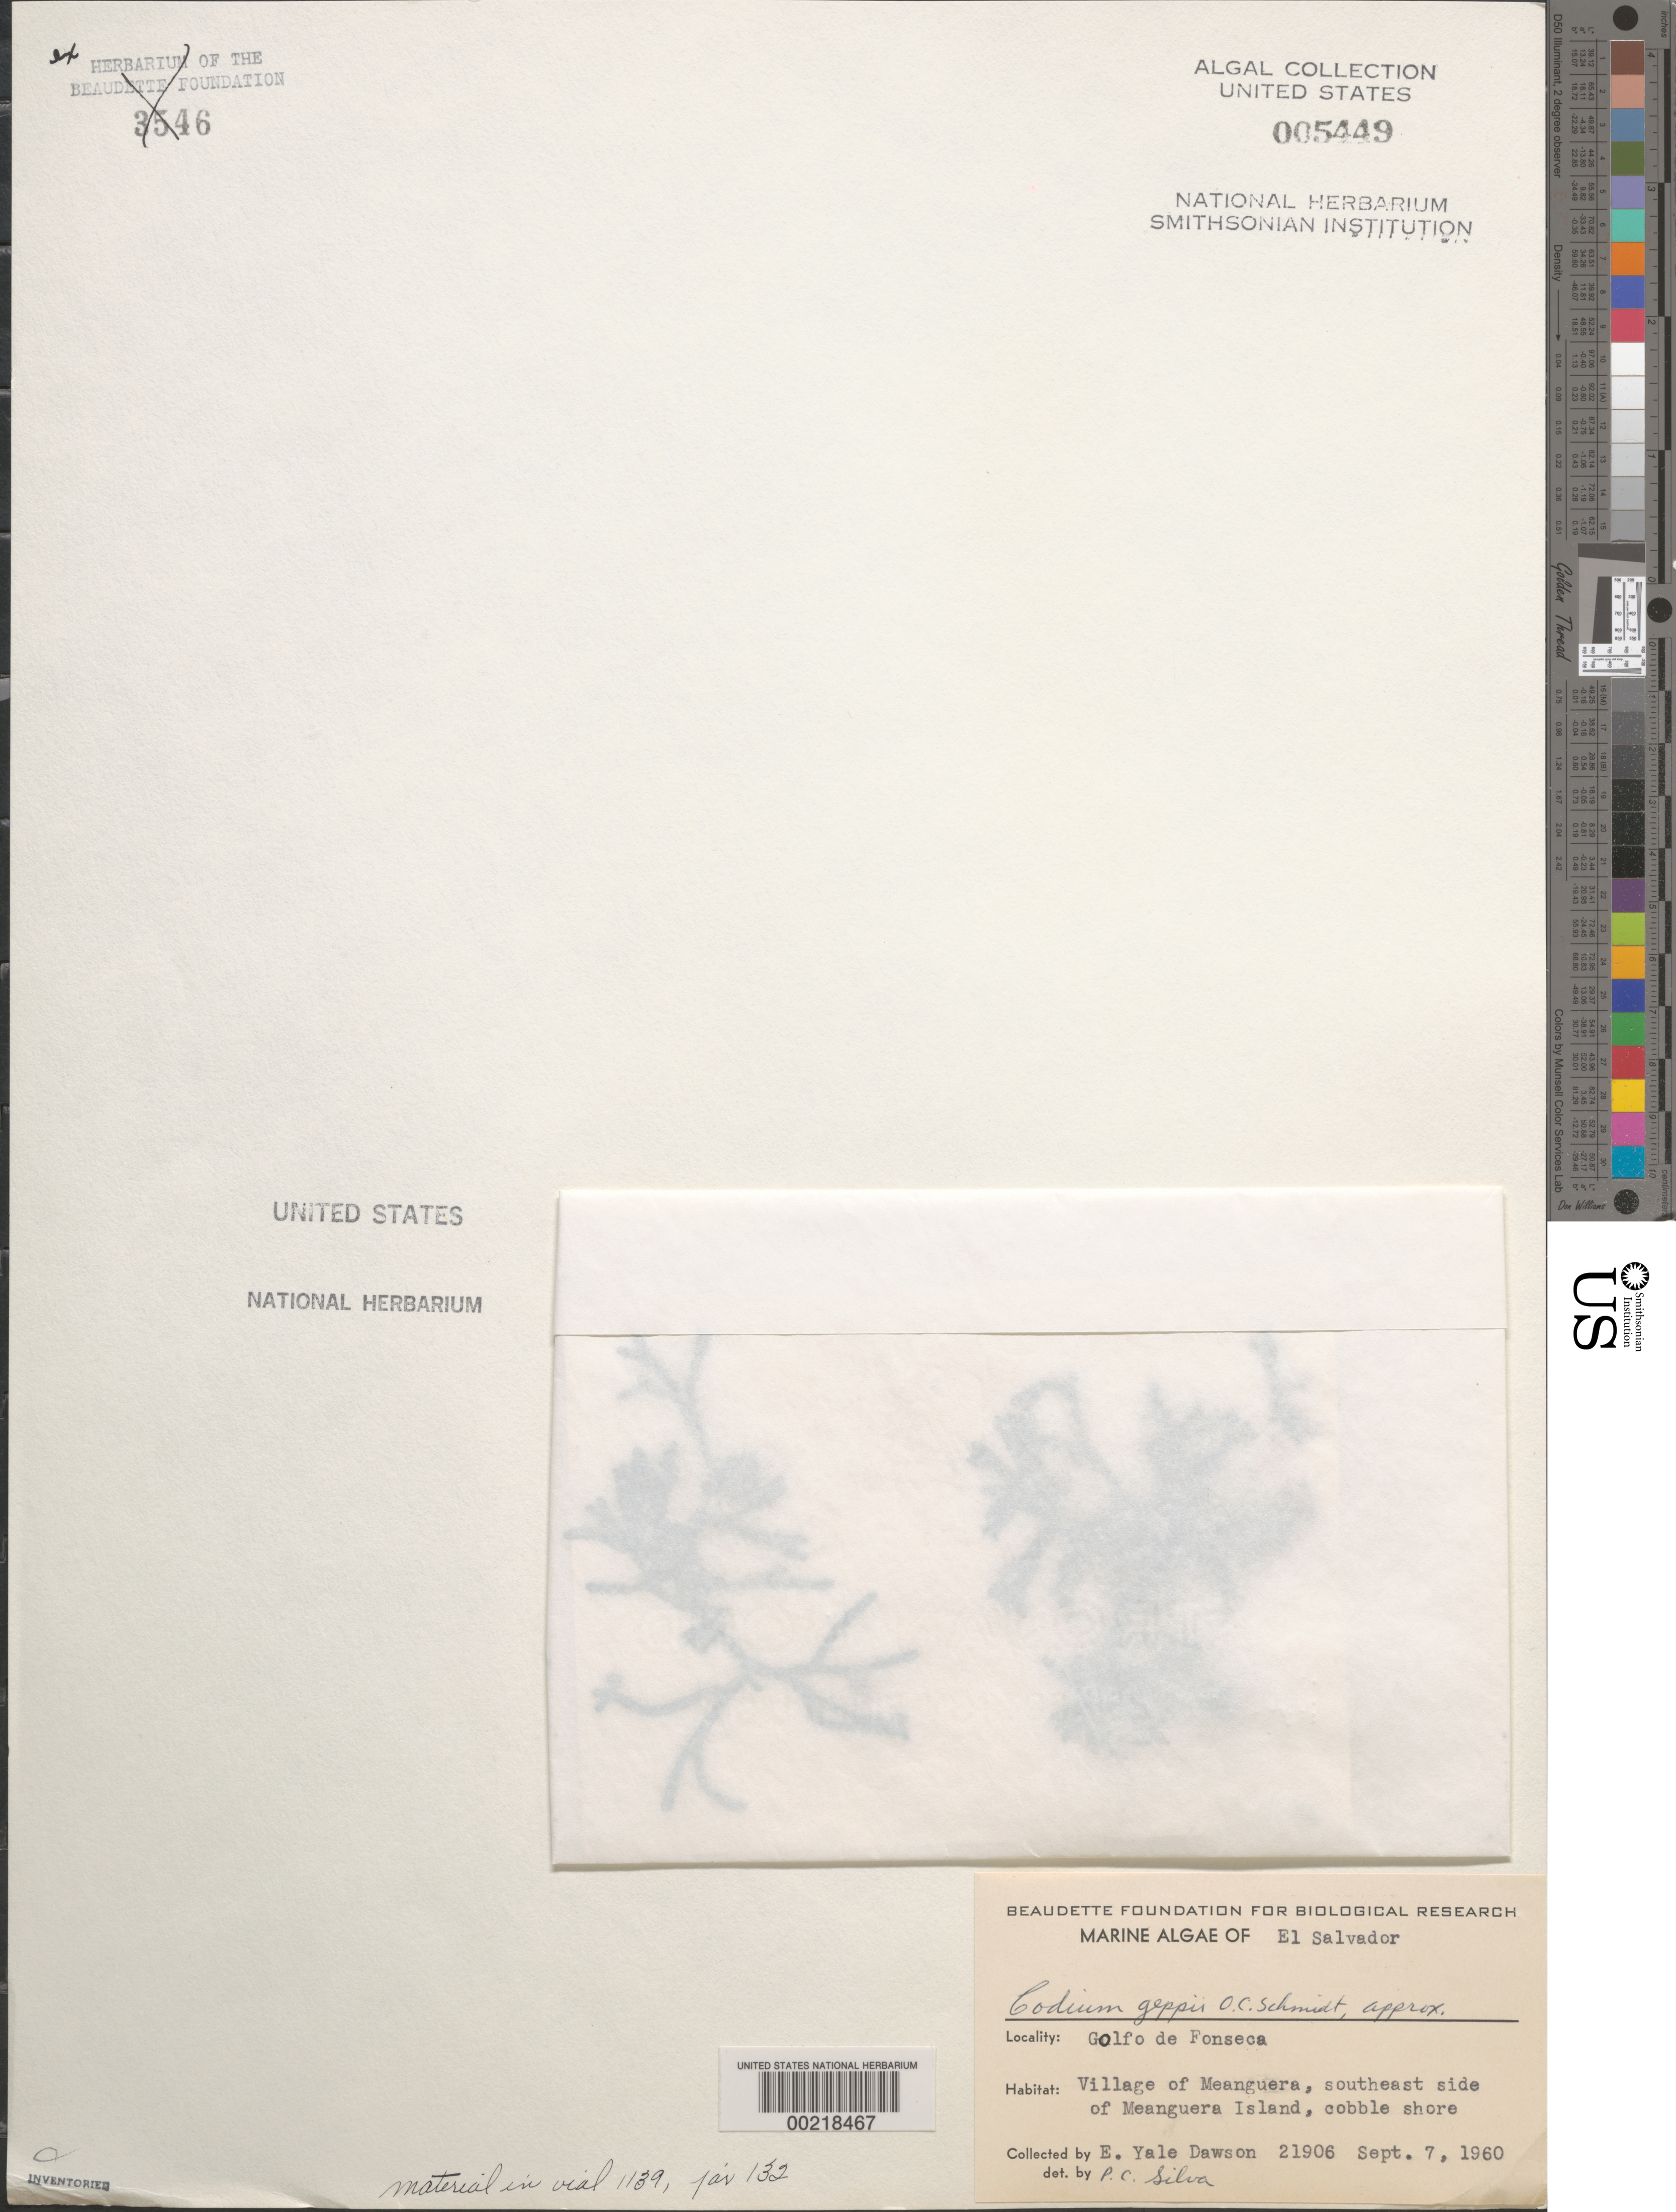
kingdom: Plantae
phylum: Chlorophyta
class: Ulvophyceae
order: Bryopsidales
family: Codiaceae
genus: Codium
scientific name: Codium geppii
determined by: Silva, P. C.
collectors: E. Y. Dawson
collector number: EYD 21906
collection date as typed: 07 Sep 1960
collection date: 1960-09-07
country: El Salvador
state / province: La Unión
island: Isla Meanguera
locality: Meanguera, Golfo de Fonseca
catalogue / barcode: US 5449